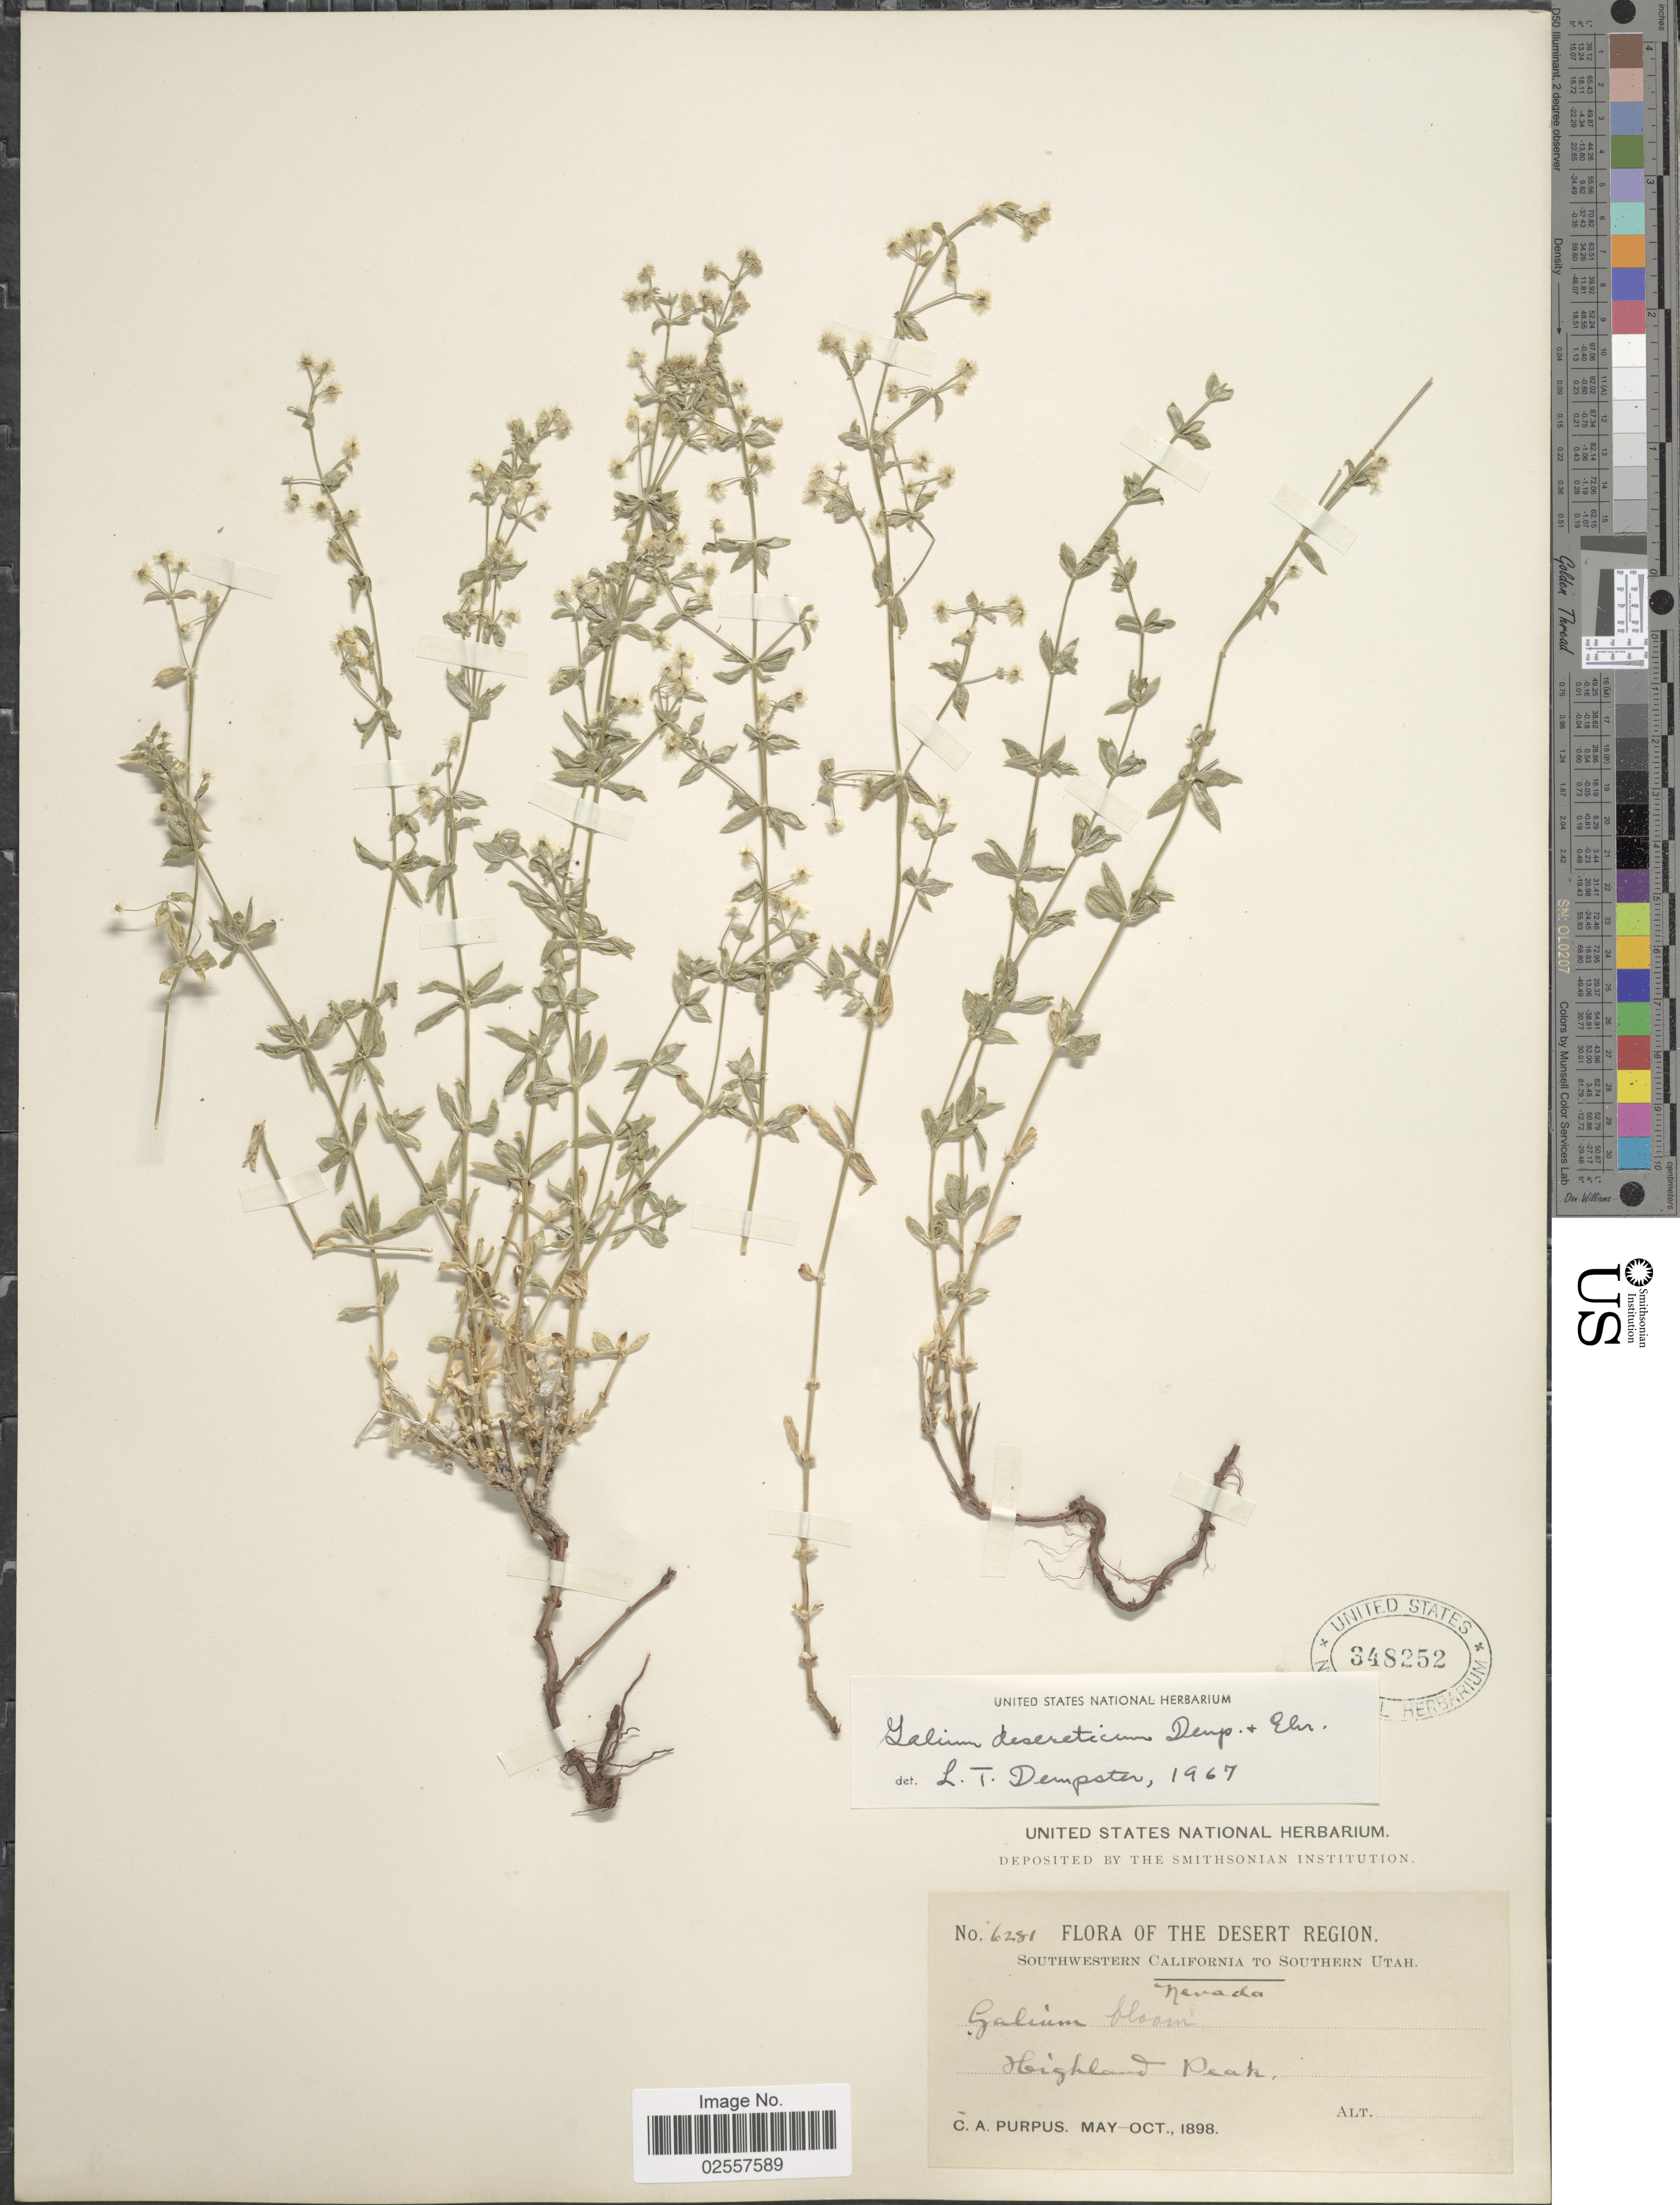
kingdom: Plantae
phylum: Tracheophyta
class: Magnoliopsida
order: Gentianales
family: Rubiaceae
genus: Galium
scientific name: Galium desereticum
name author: Dempster & Ehrend.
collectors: C. A. Purpus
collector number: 6281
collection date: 1898-05/1898-10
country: United States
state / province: Nevada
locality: The Desert Region, Southwestern California to Southern Utah, Highland Peak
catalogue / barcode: US 348252